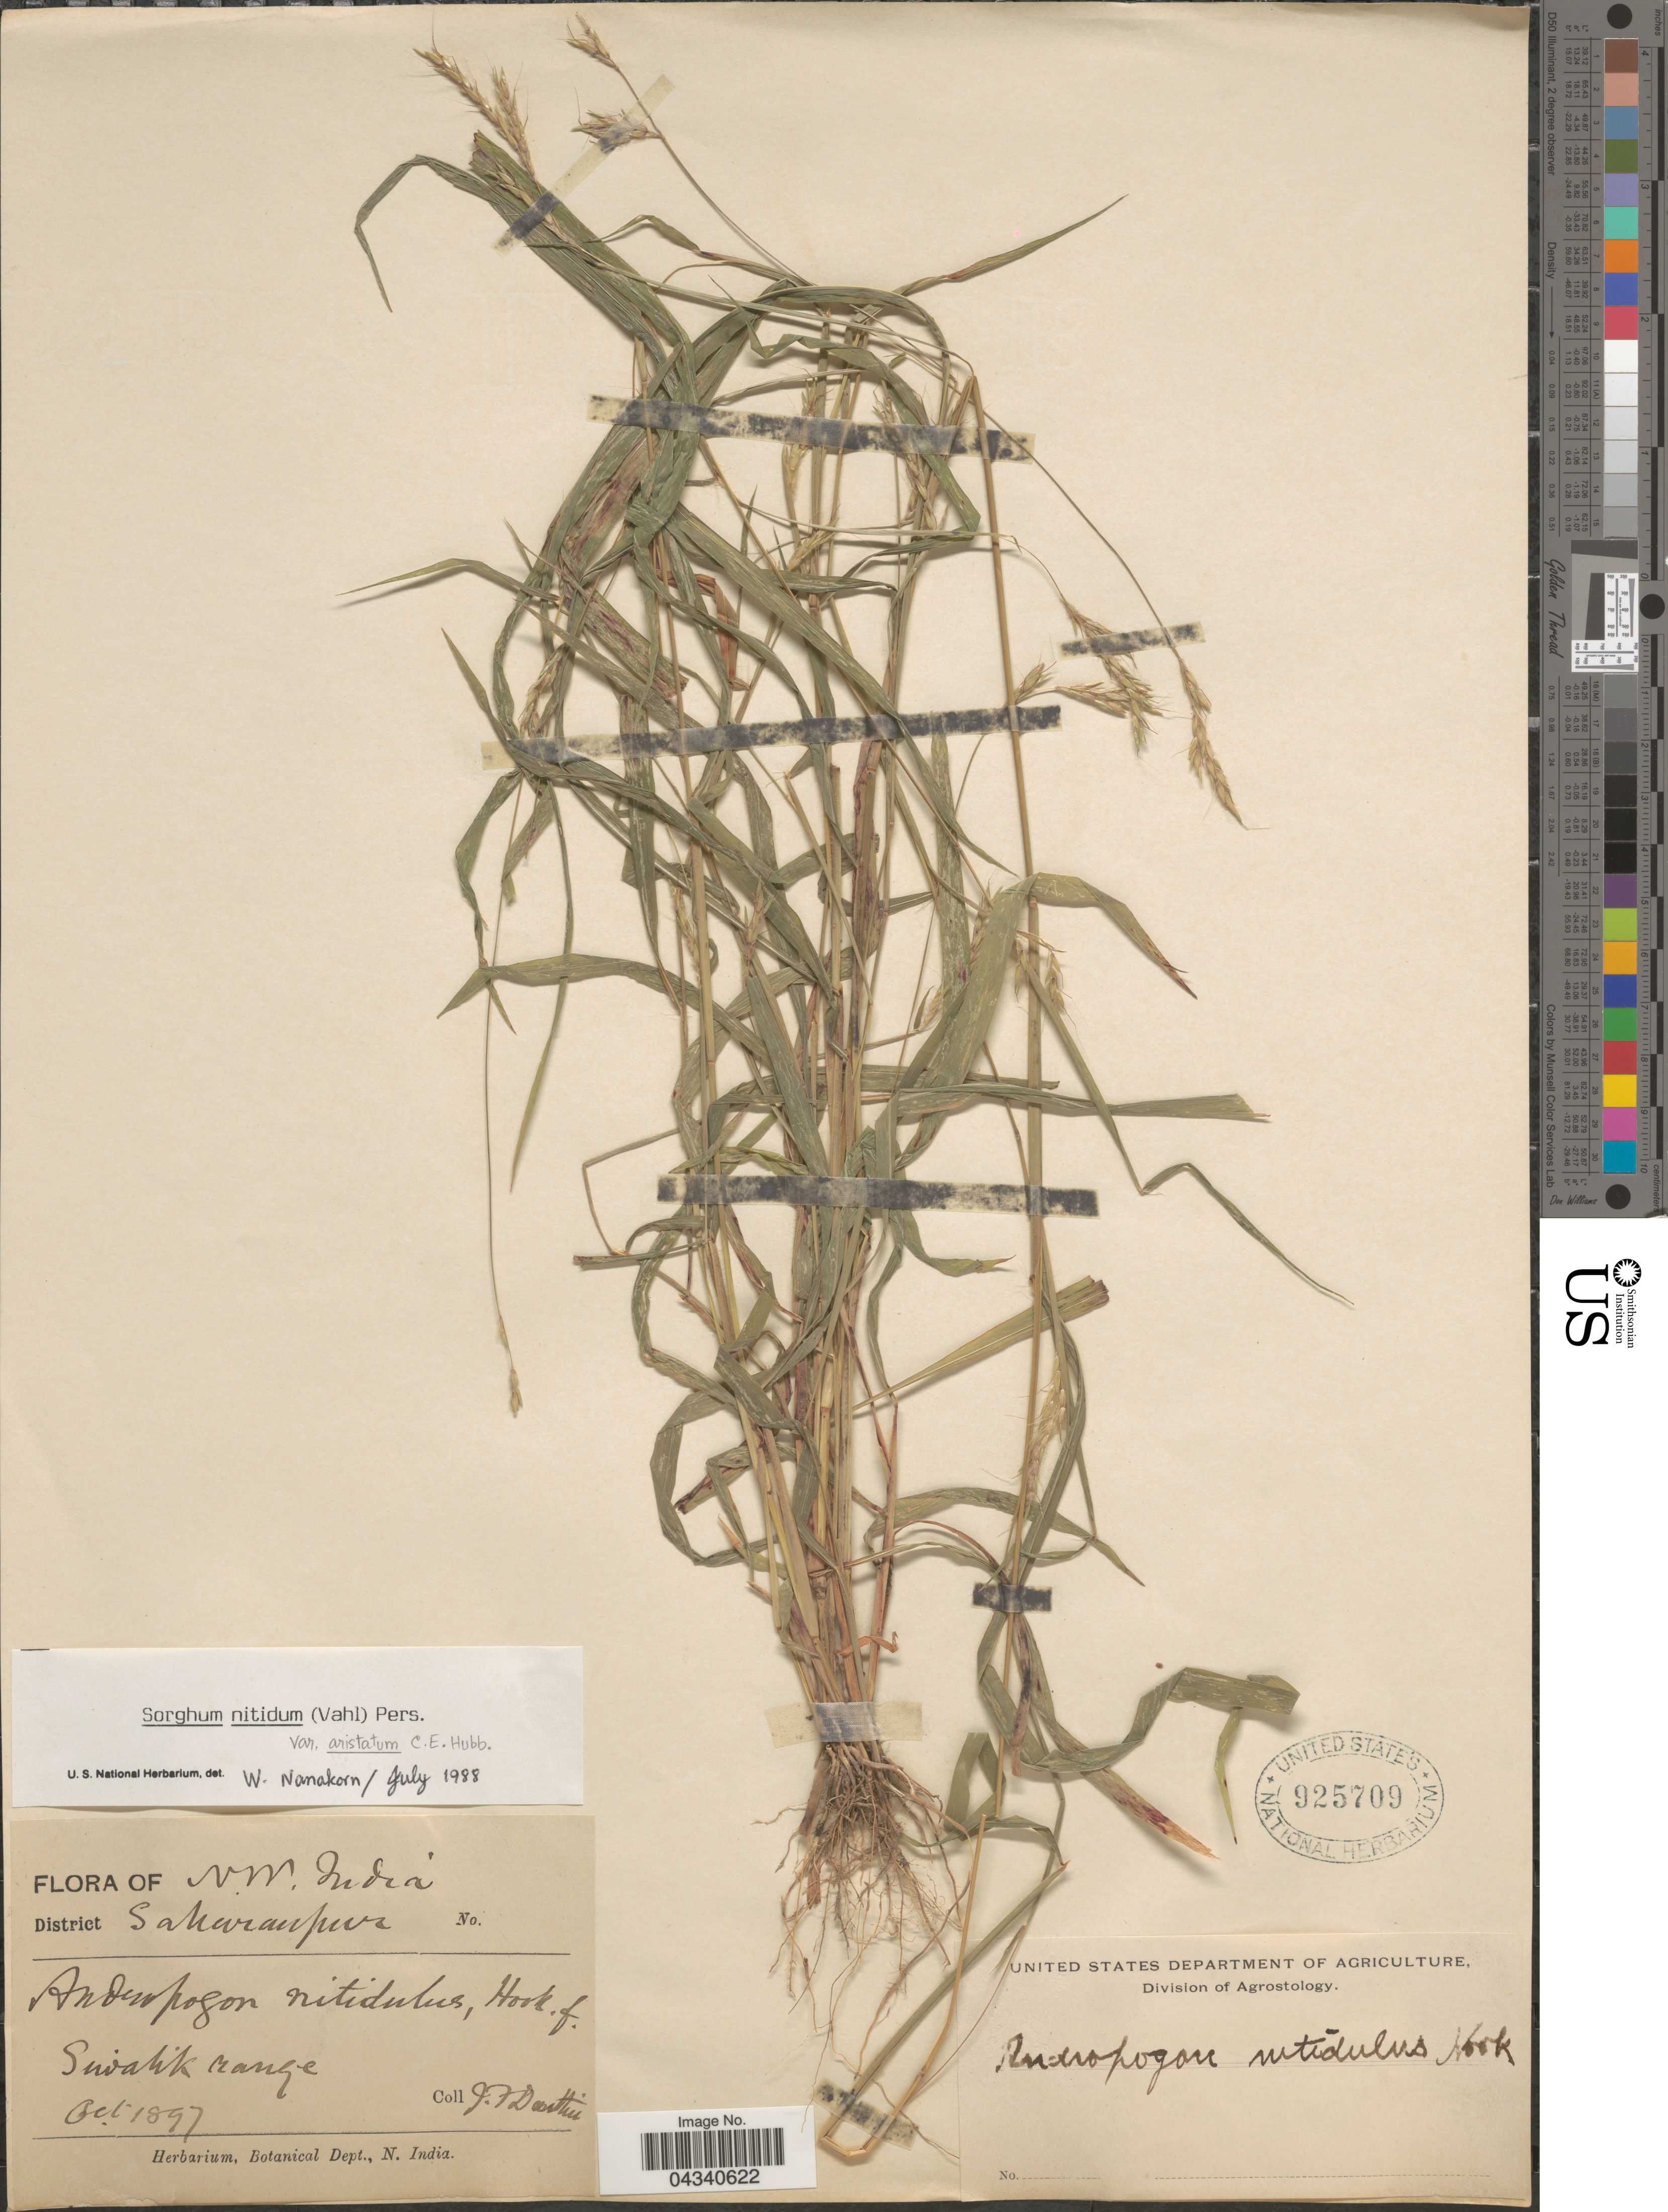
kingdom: Plantae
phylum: Tracheophyta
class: Liliopsida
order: Poales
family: Poaceae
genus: Sorghum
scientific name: Sorghum nitidum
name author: (Vahl) Pers.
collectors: J. F. Duthie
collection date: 1897-10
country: India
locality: N.W. India. District Saharanpur. Siwalik range.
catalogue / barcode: US 925709